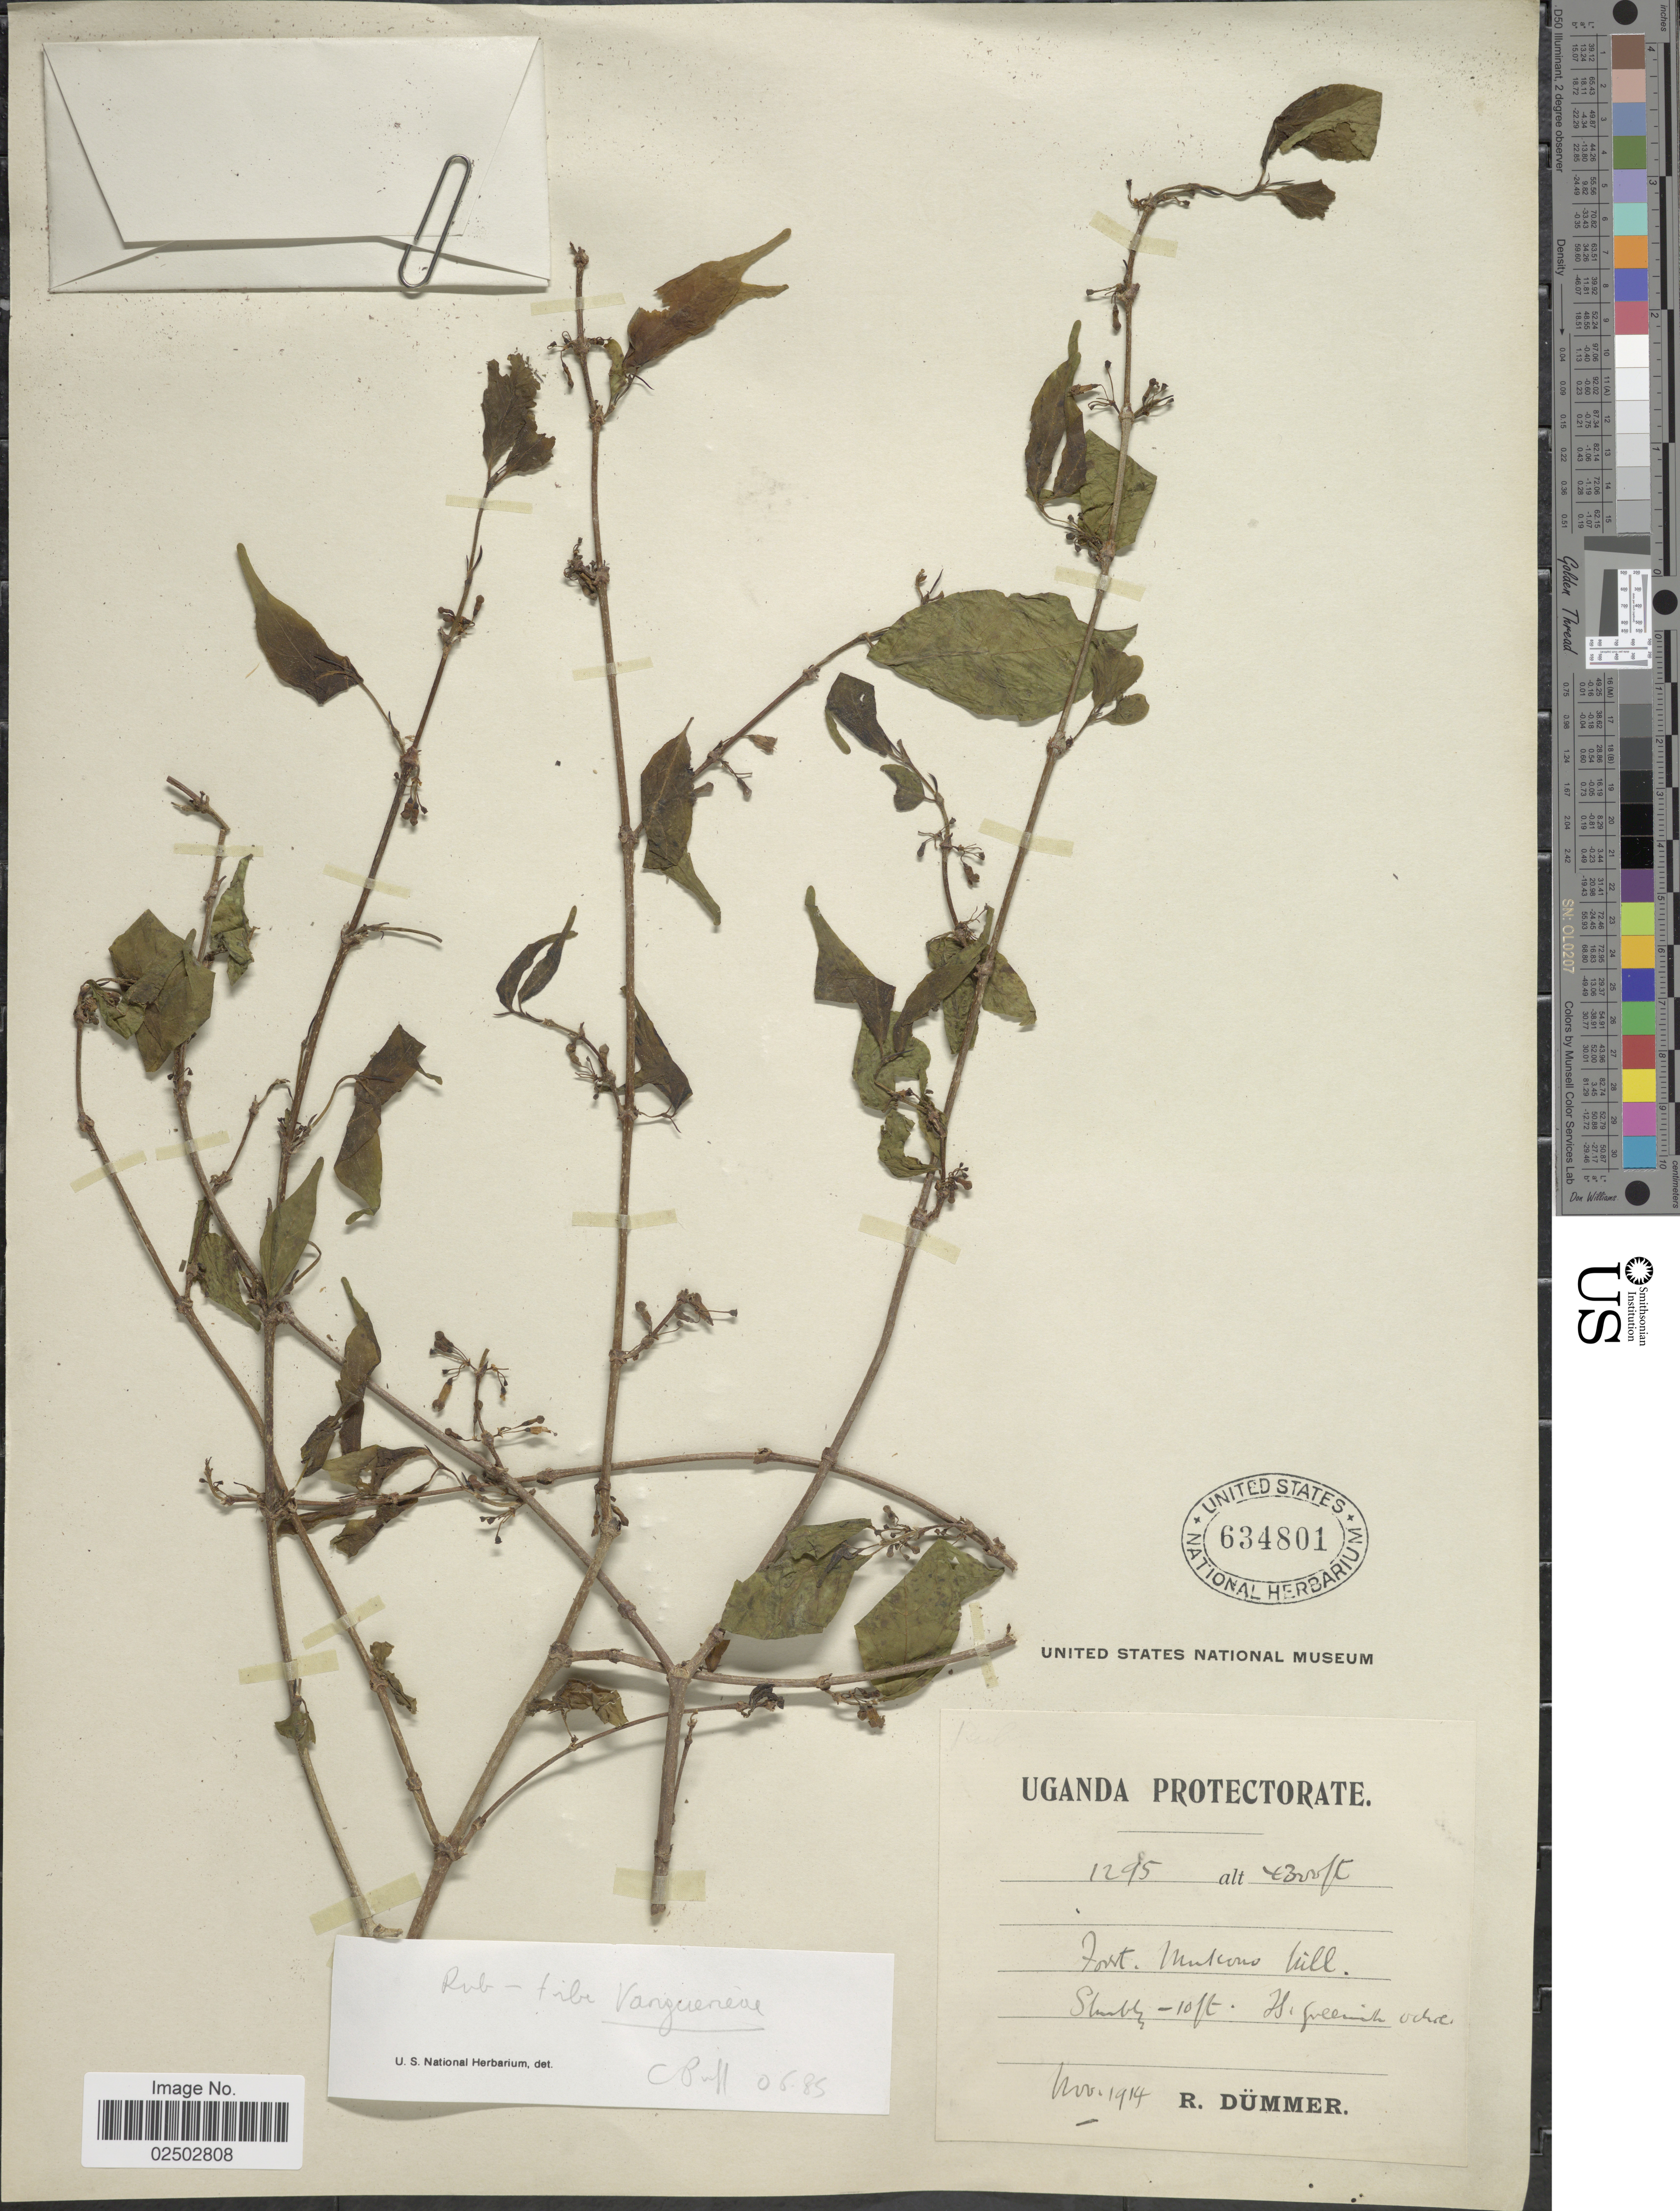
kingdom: Plantae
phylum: Tracheophyta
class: Magnoliopsida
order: Gentianales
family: Rubiaceae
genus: Vangueria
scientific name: Vangueria sp.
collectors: R. A. Dümmer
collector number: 1295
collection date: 1914-11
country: Uganda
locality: Mukono Hill, Uganda Protectorate.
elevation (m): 1311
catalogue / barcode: US 634801